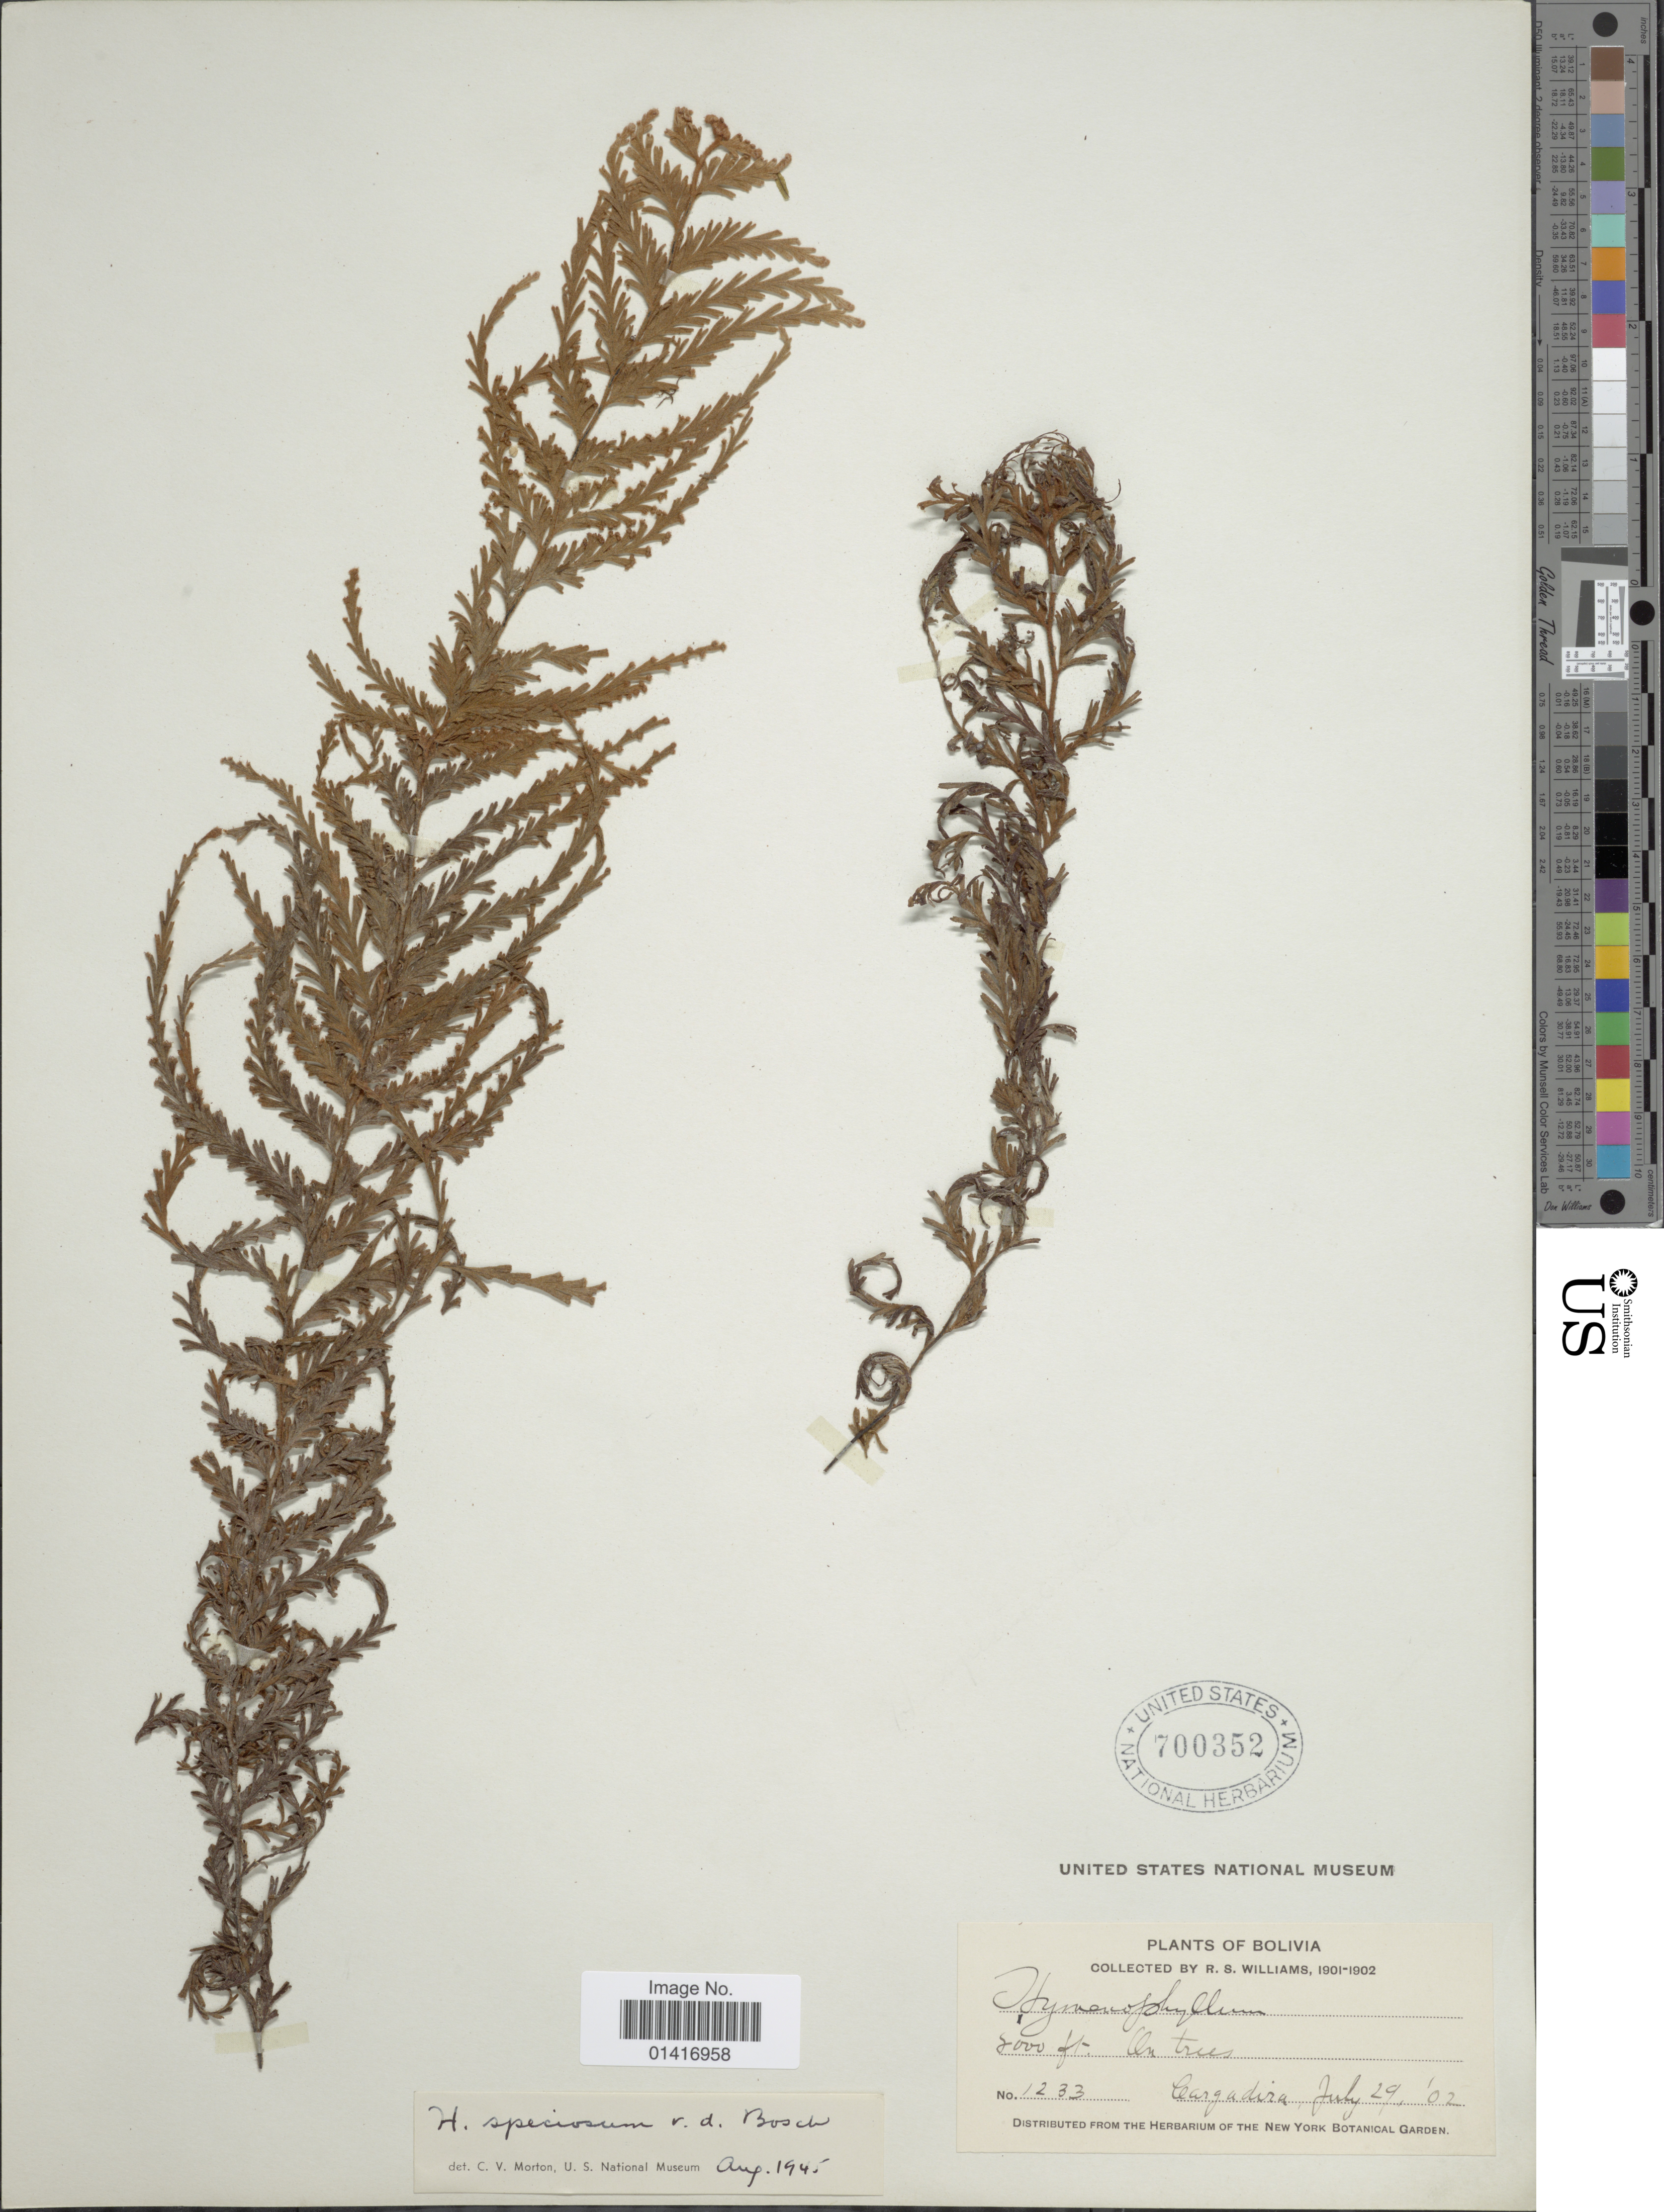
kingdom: Plantae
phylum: Tracheophyta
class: Polypodiopsida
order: Hymenophyllales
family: Hymenophyllaceae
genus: Hymenophyllum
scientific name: Hymenophyllum speciosum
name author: Bosch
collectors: R. S. Williams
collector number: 1233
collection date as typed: July 29, '02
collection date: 1902-07-29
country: Bolivia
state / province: La Paz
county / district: Franz Tamayo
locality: Cargadira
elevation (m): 2438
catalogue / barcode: US 700352